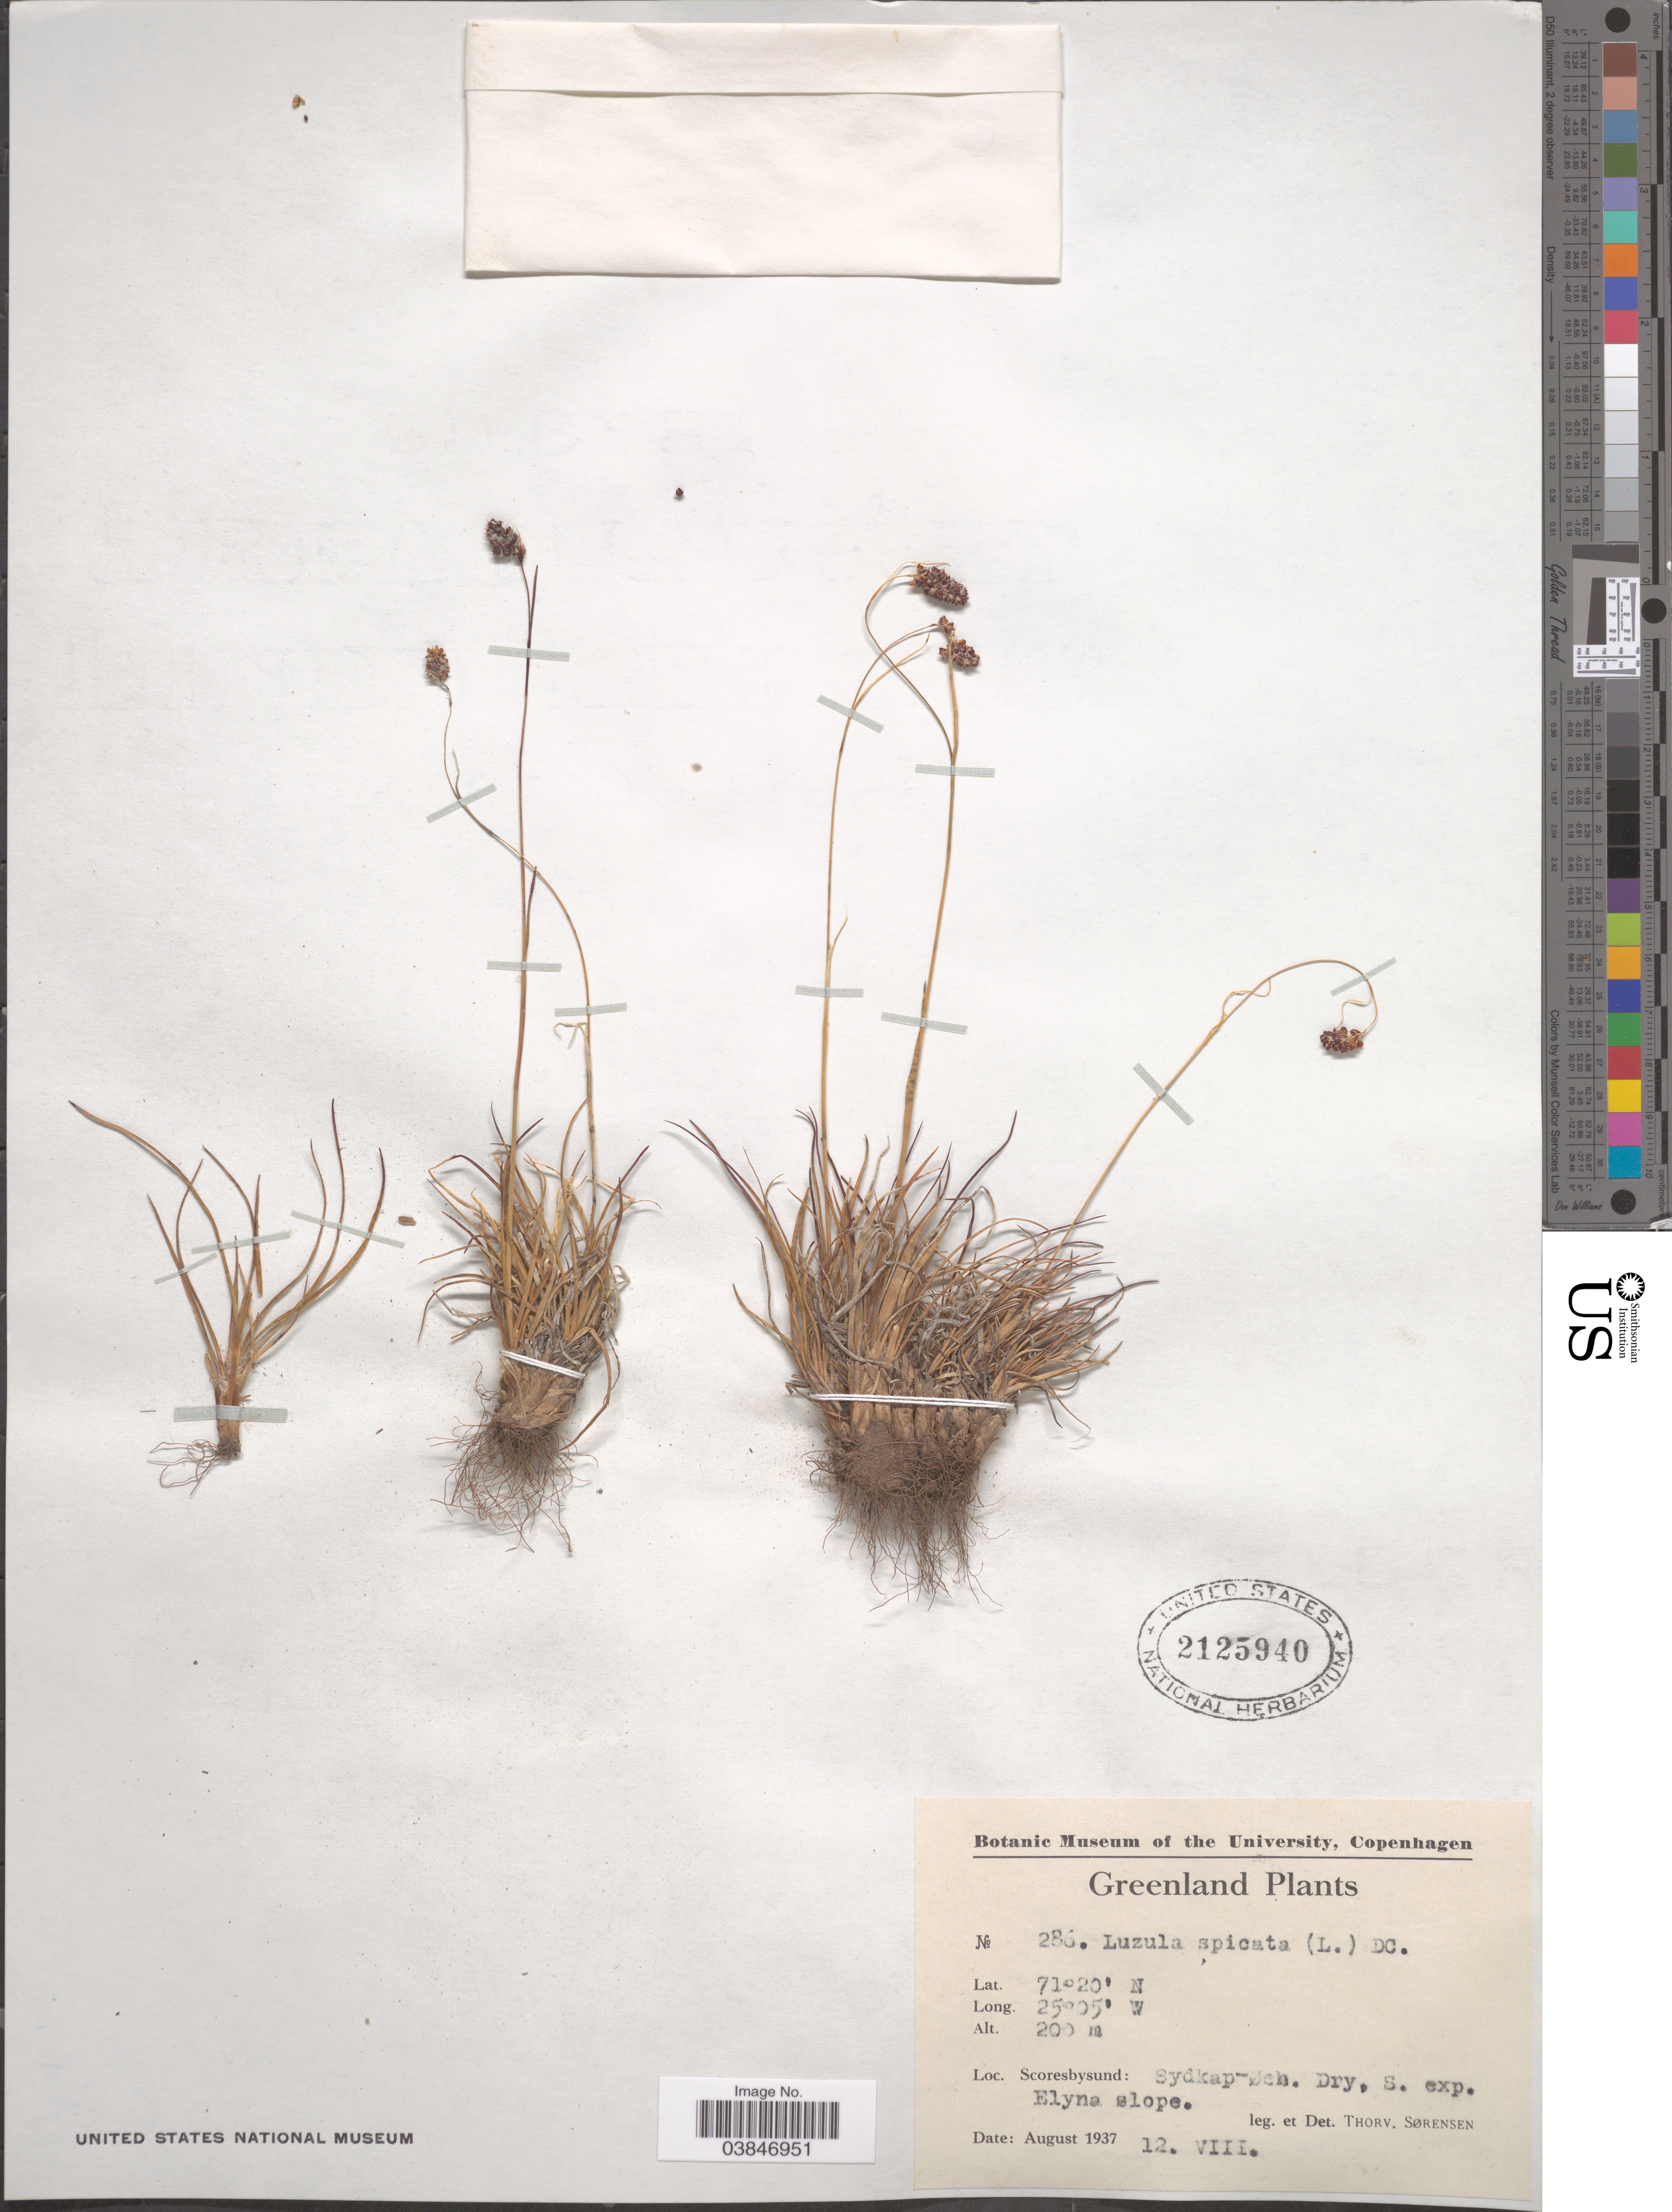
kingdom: Plantae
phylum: Tracheophyta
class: Liliopsida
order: Poales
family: Juncaceae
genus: Luzula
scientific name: Luzula spicata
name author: (L.) DC.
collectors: T. Sorensen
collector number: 286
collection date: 1937-08-12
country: Greenland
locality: Scoresbysund: Sydkap-Øch. S. exp. Elyna slope.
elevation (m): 200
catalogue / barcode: US 2125940